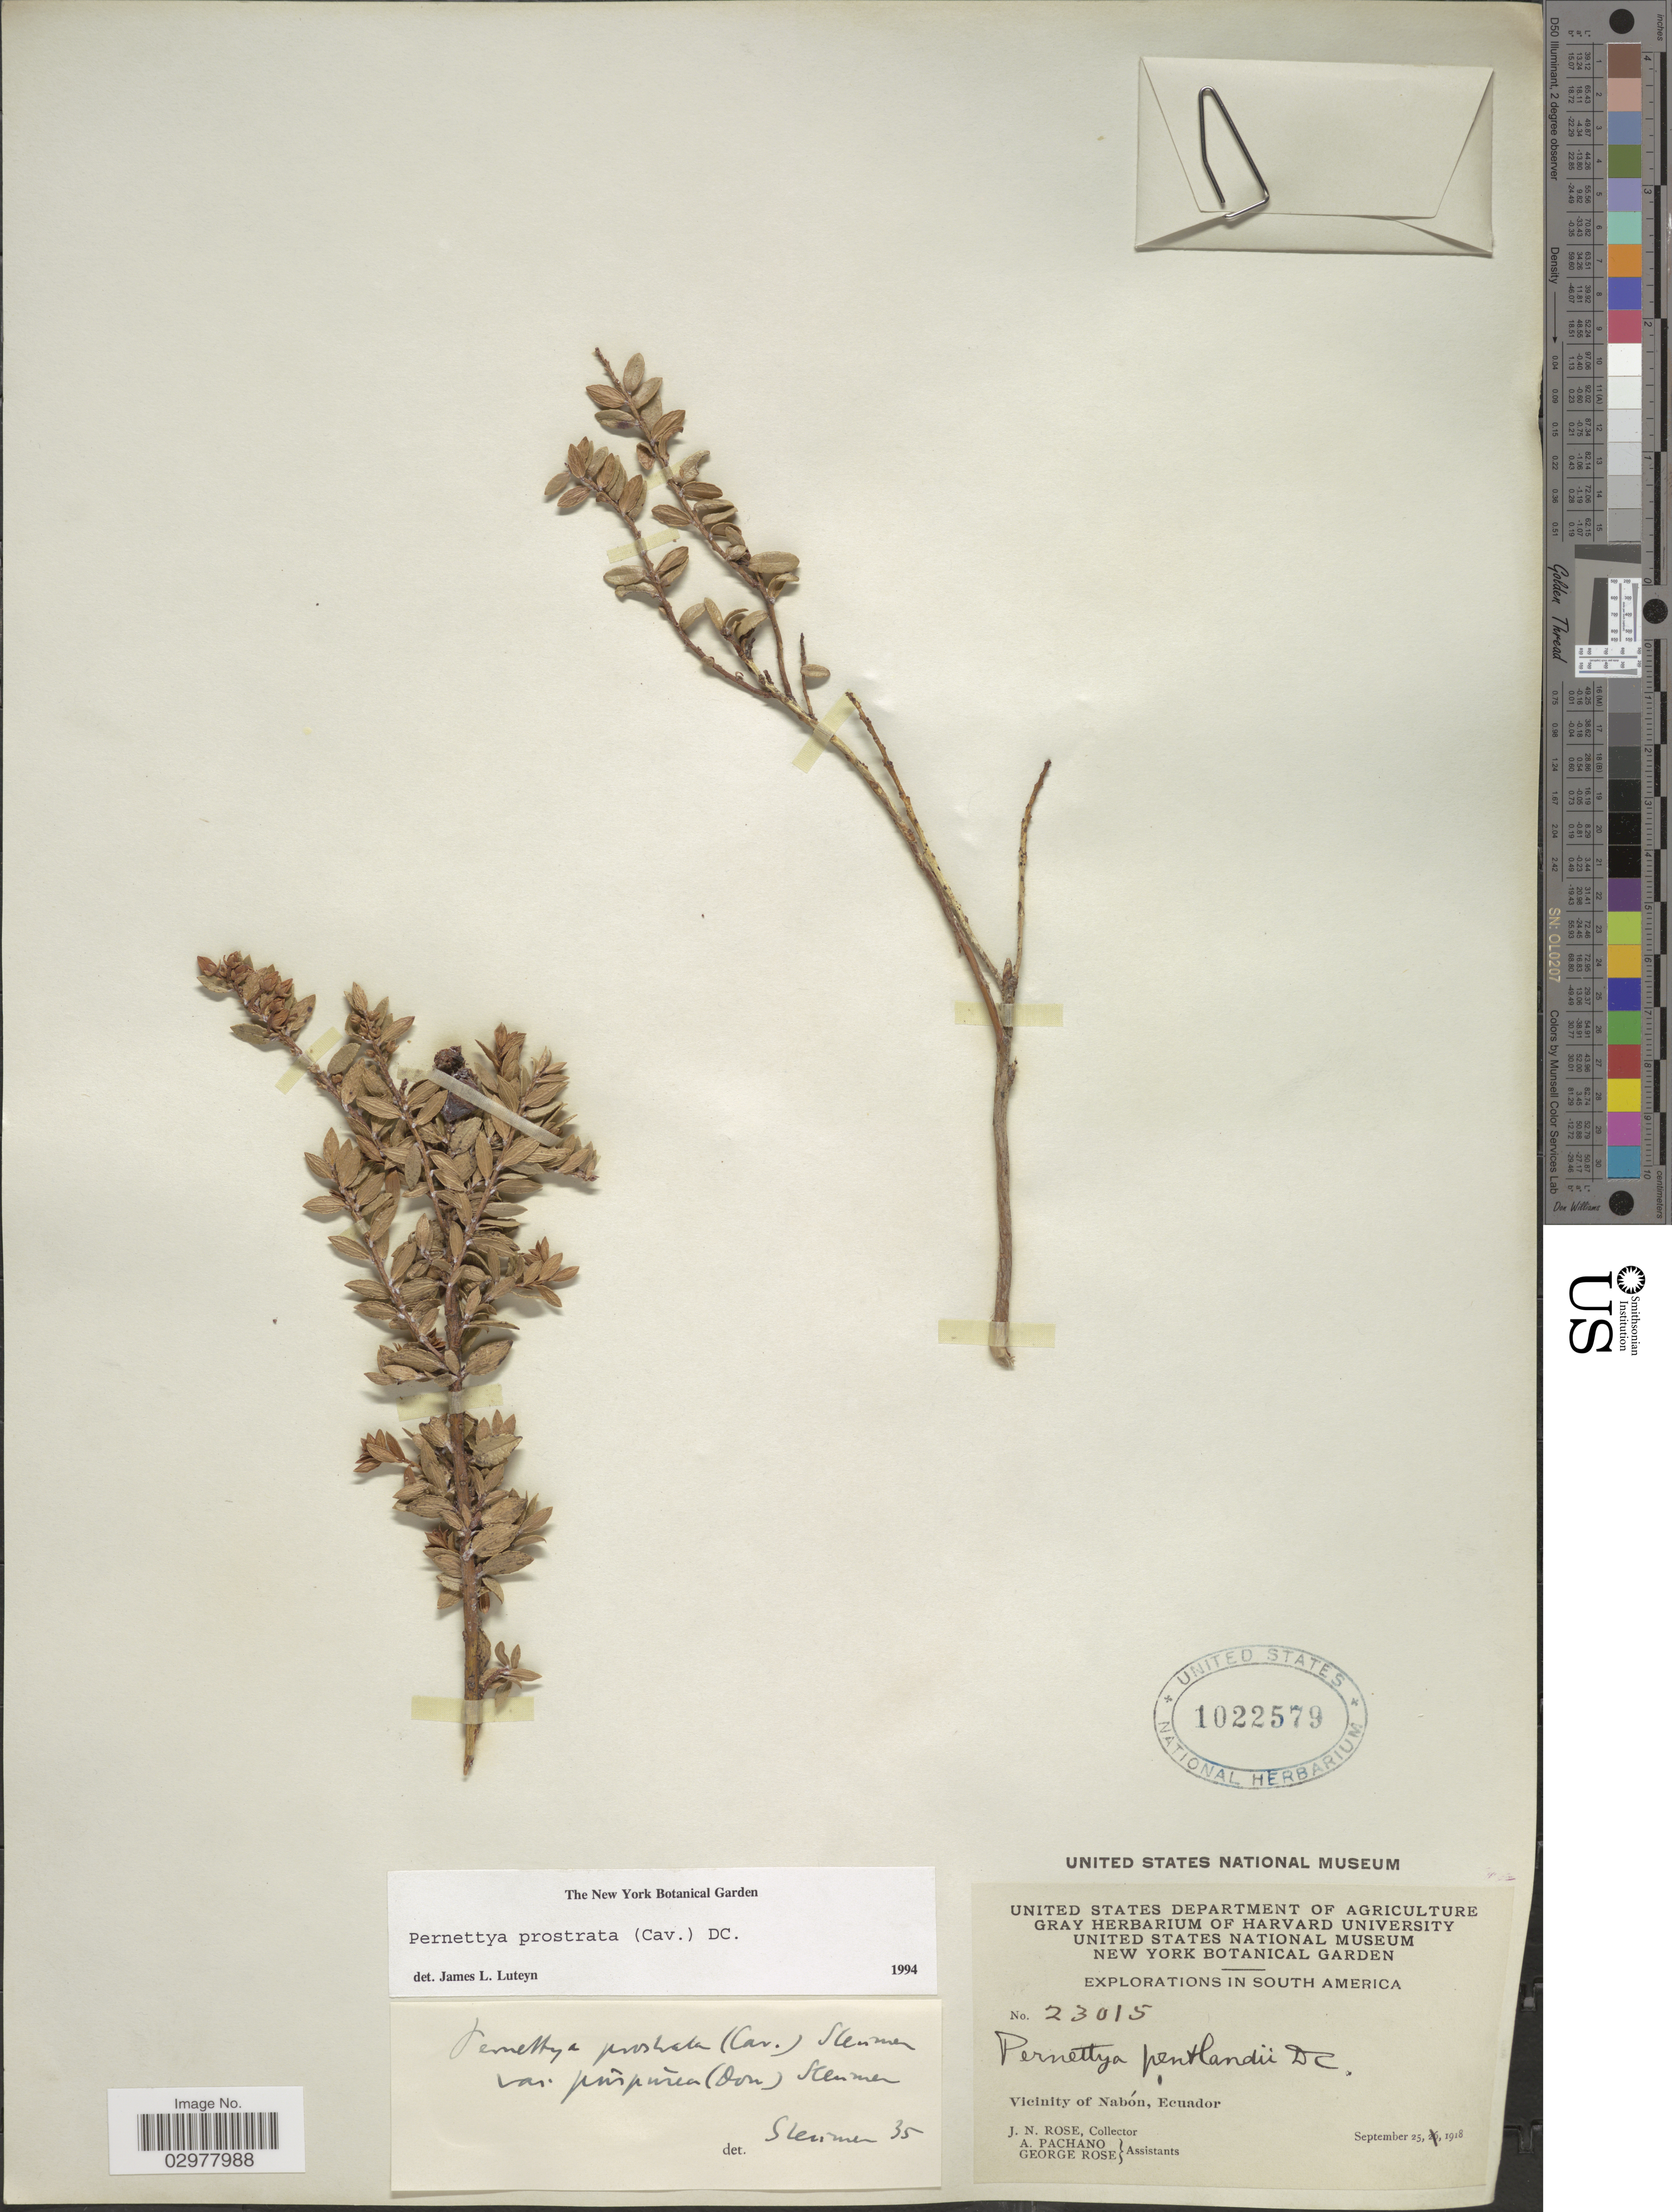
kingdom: Plantae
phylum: Tracheophyta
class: Magnoliopsida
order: Ericales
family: Ericaceae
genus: Pernettya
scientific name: Pernettya prostrata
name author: (Cav.) DC.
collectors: J. N. Rose, A. Pachano & G. Rose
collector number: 23015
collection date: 1918-09-25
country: Ecuador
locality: Vicinity of Nabón.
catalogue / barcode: US 1022579